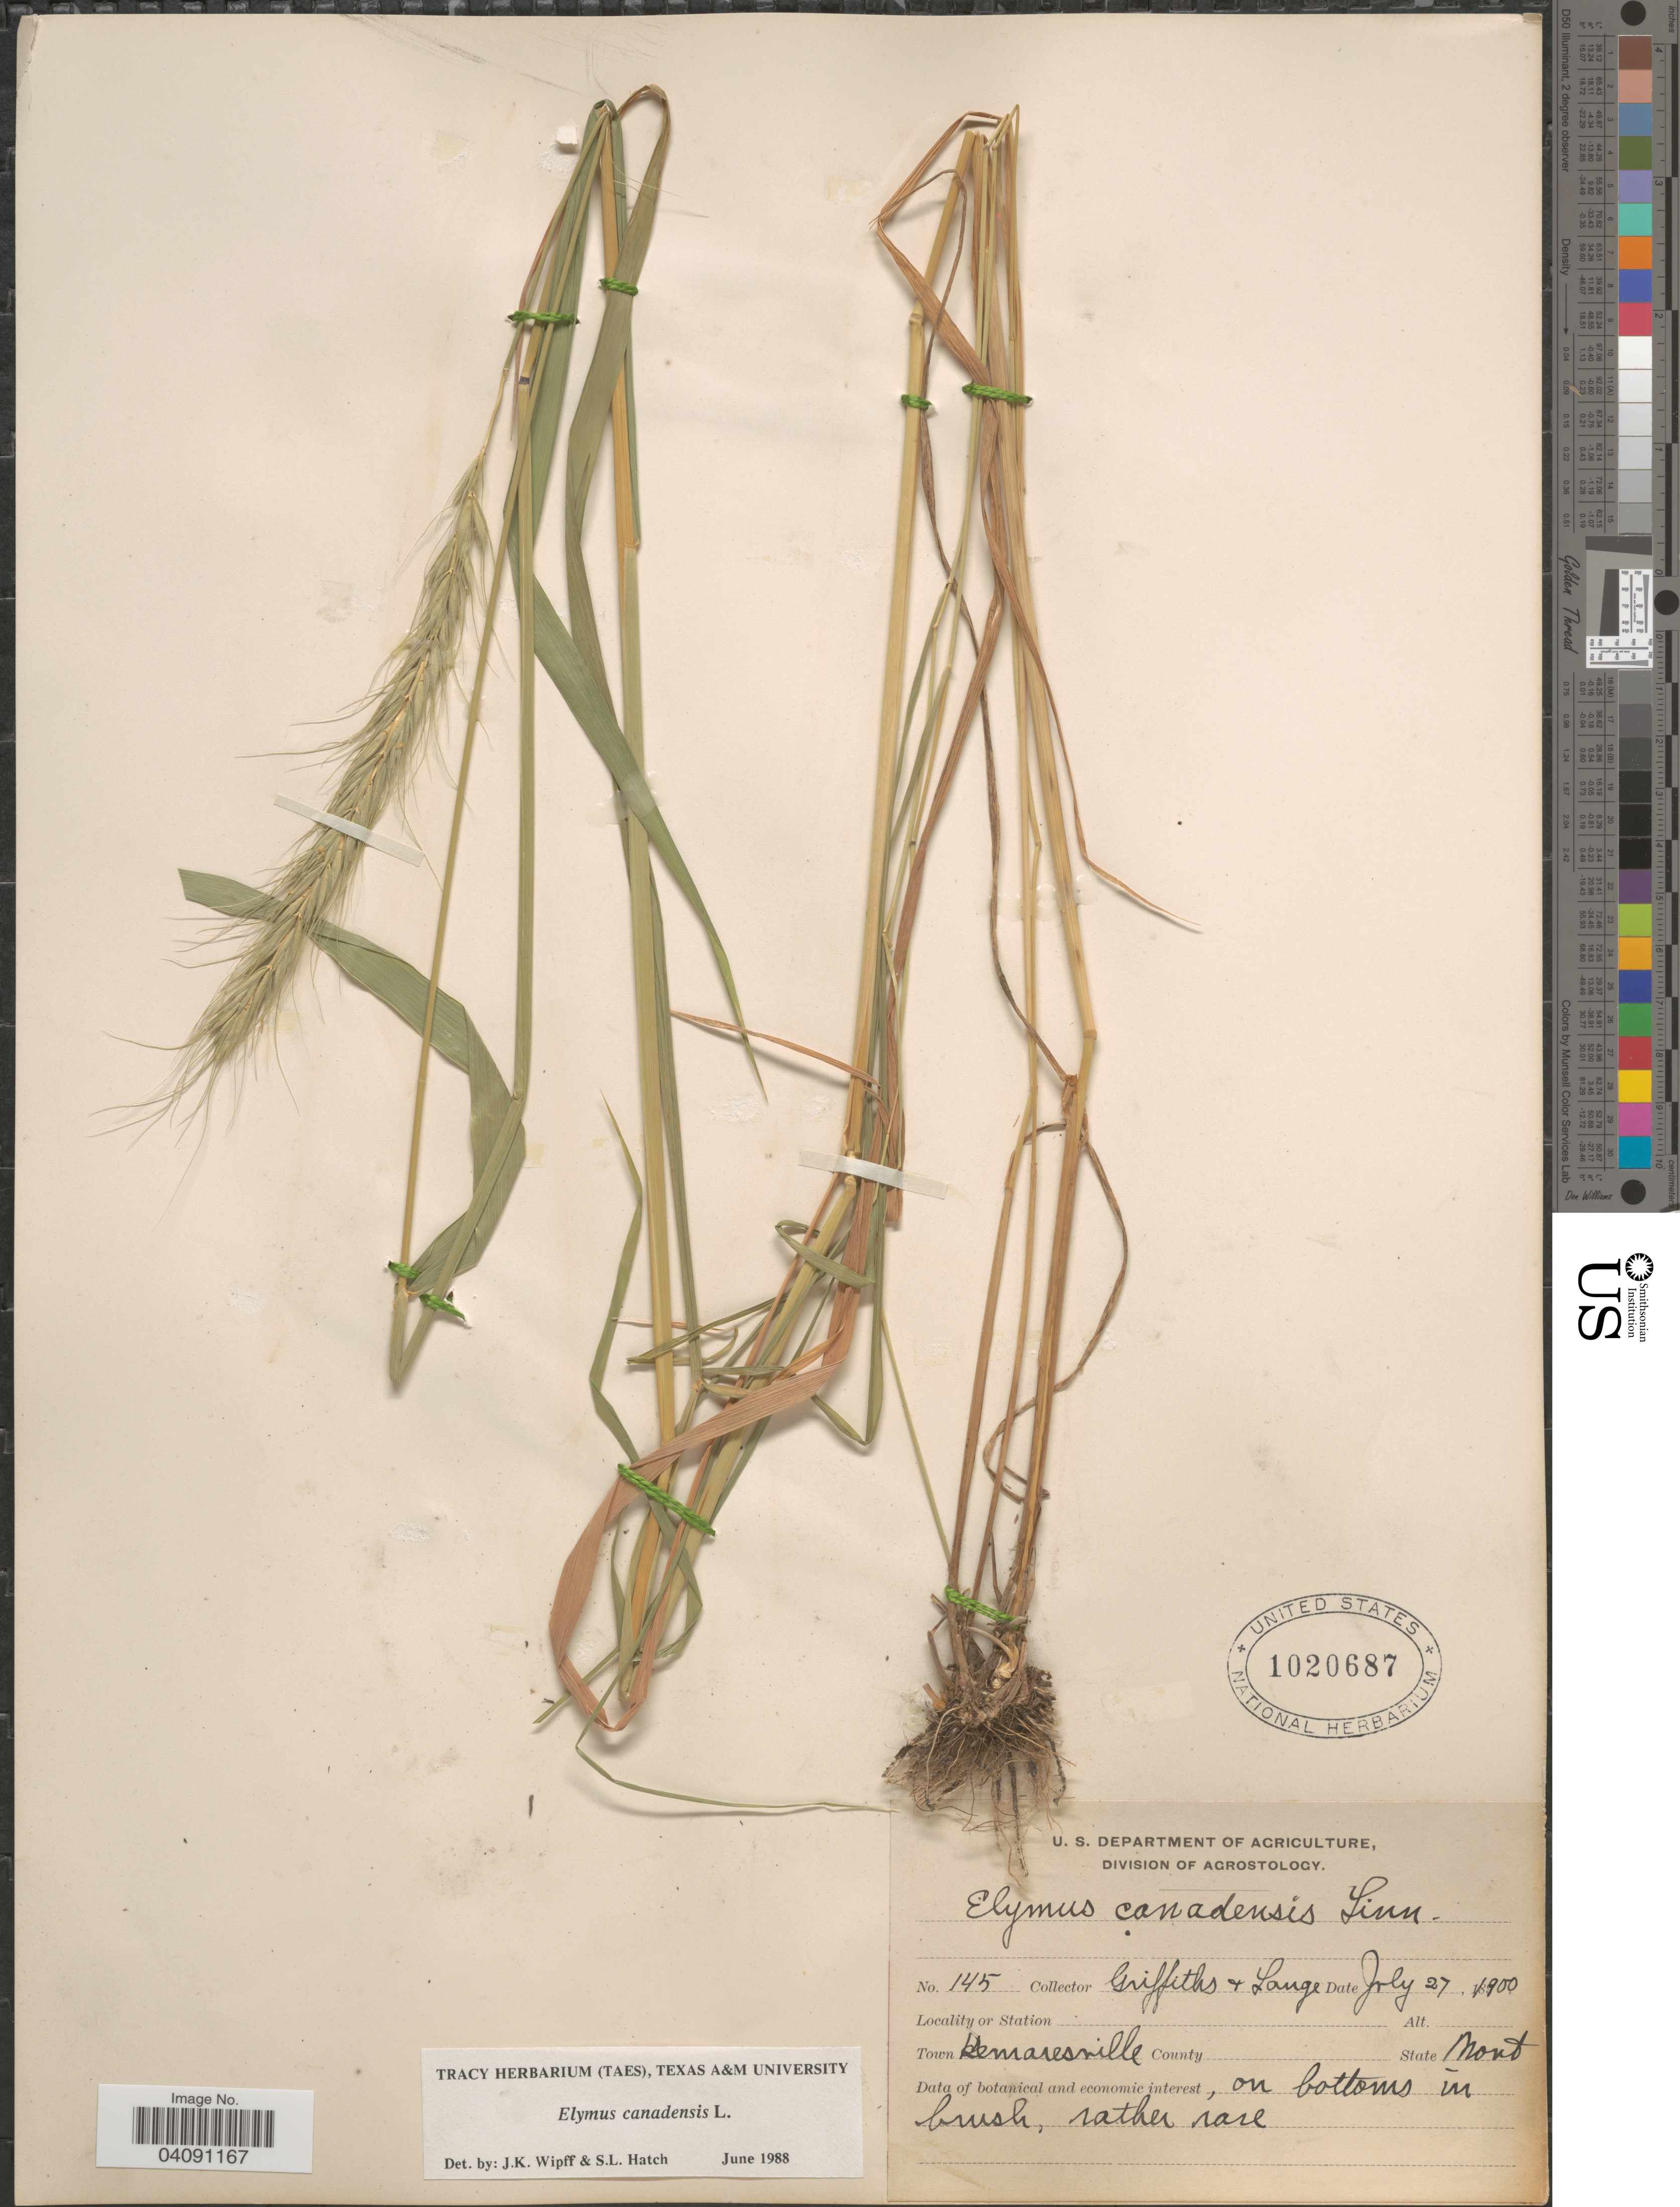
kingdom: Plantae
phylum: Tracheophyta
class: Liliopsida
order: Poales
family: Poaceae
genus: Elymus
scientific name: Elymus canadensis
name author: L.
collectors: -- Griffiths & -- Lange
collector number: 145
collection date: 1900-07-27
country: United States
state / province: Montana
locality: Town Kemaresville.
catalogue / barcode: US 1020687